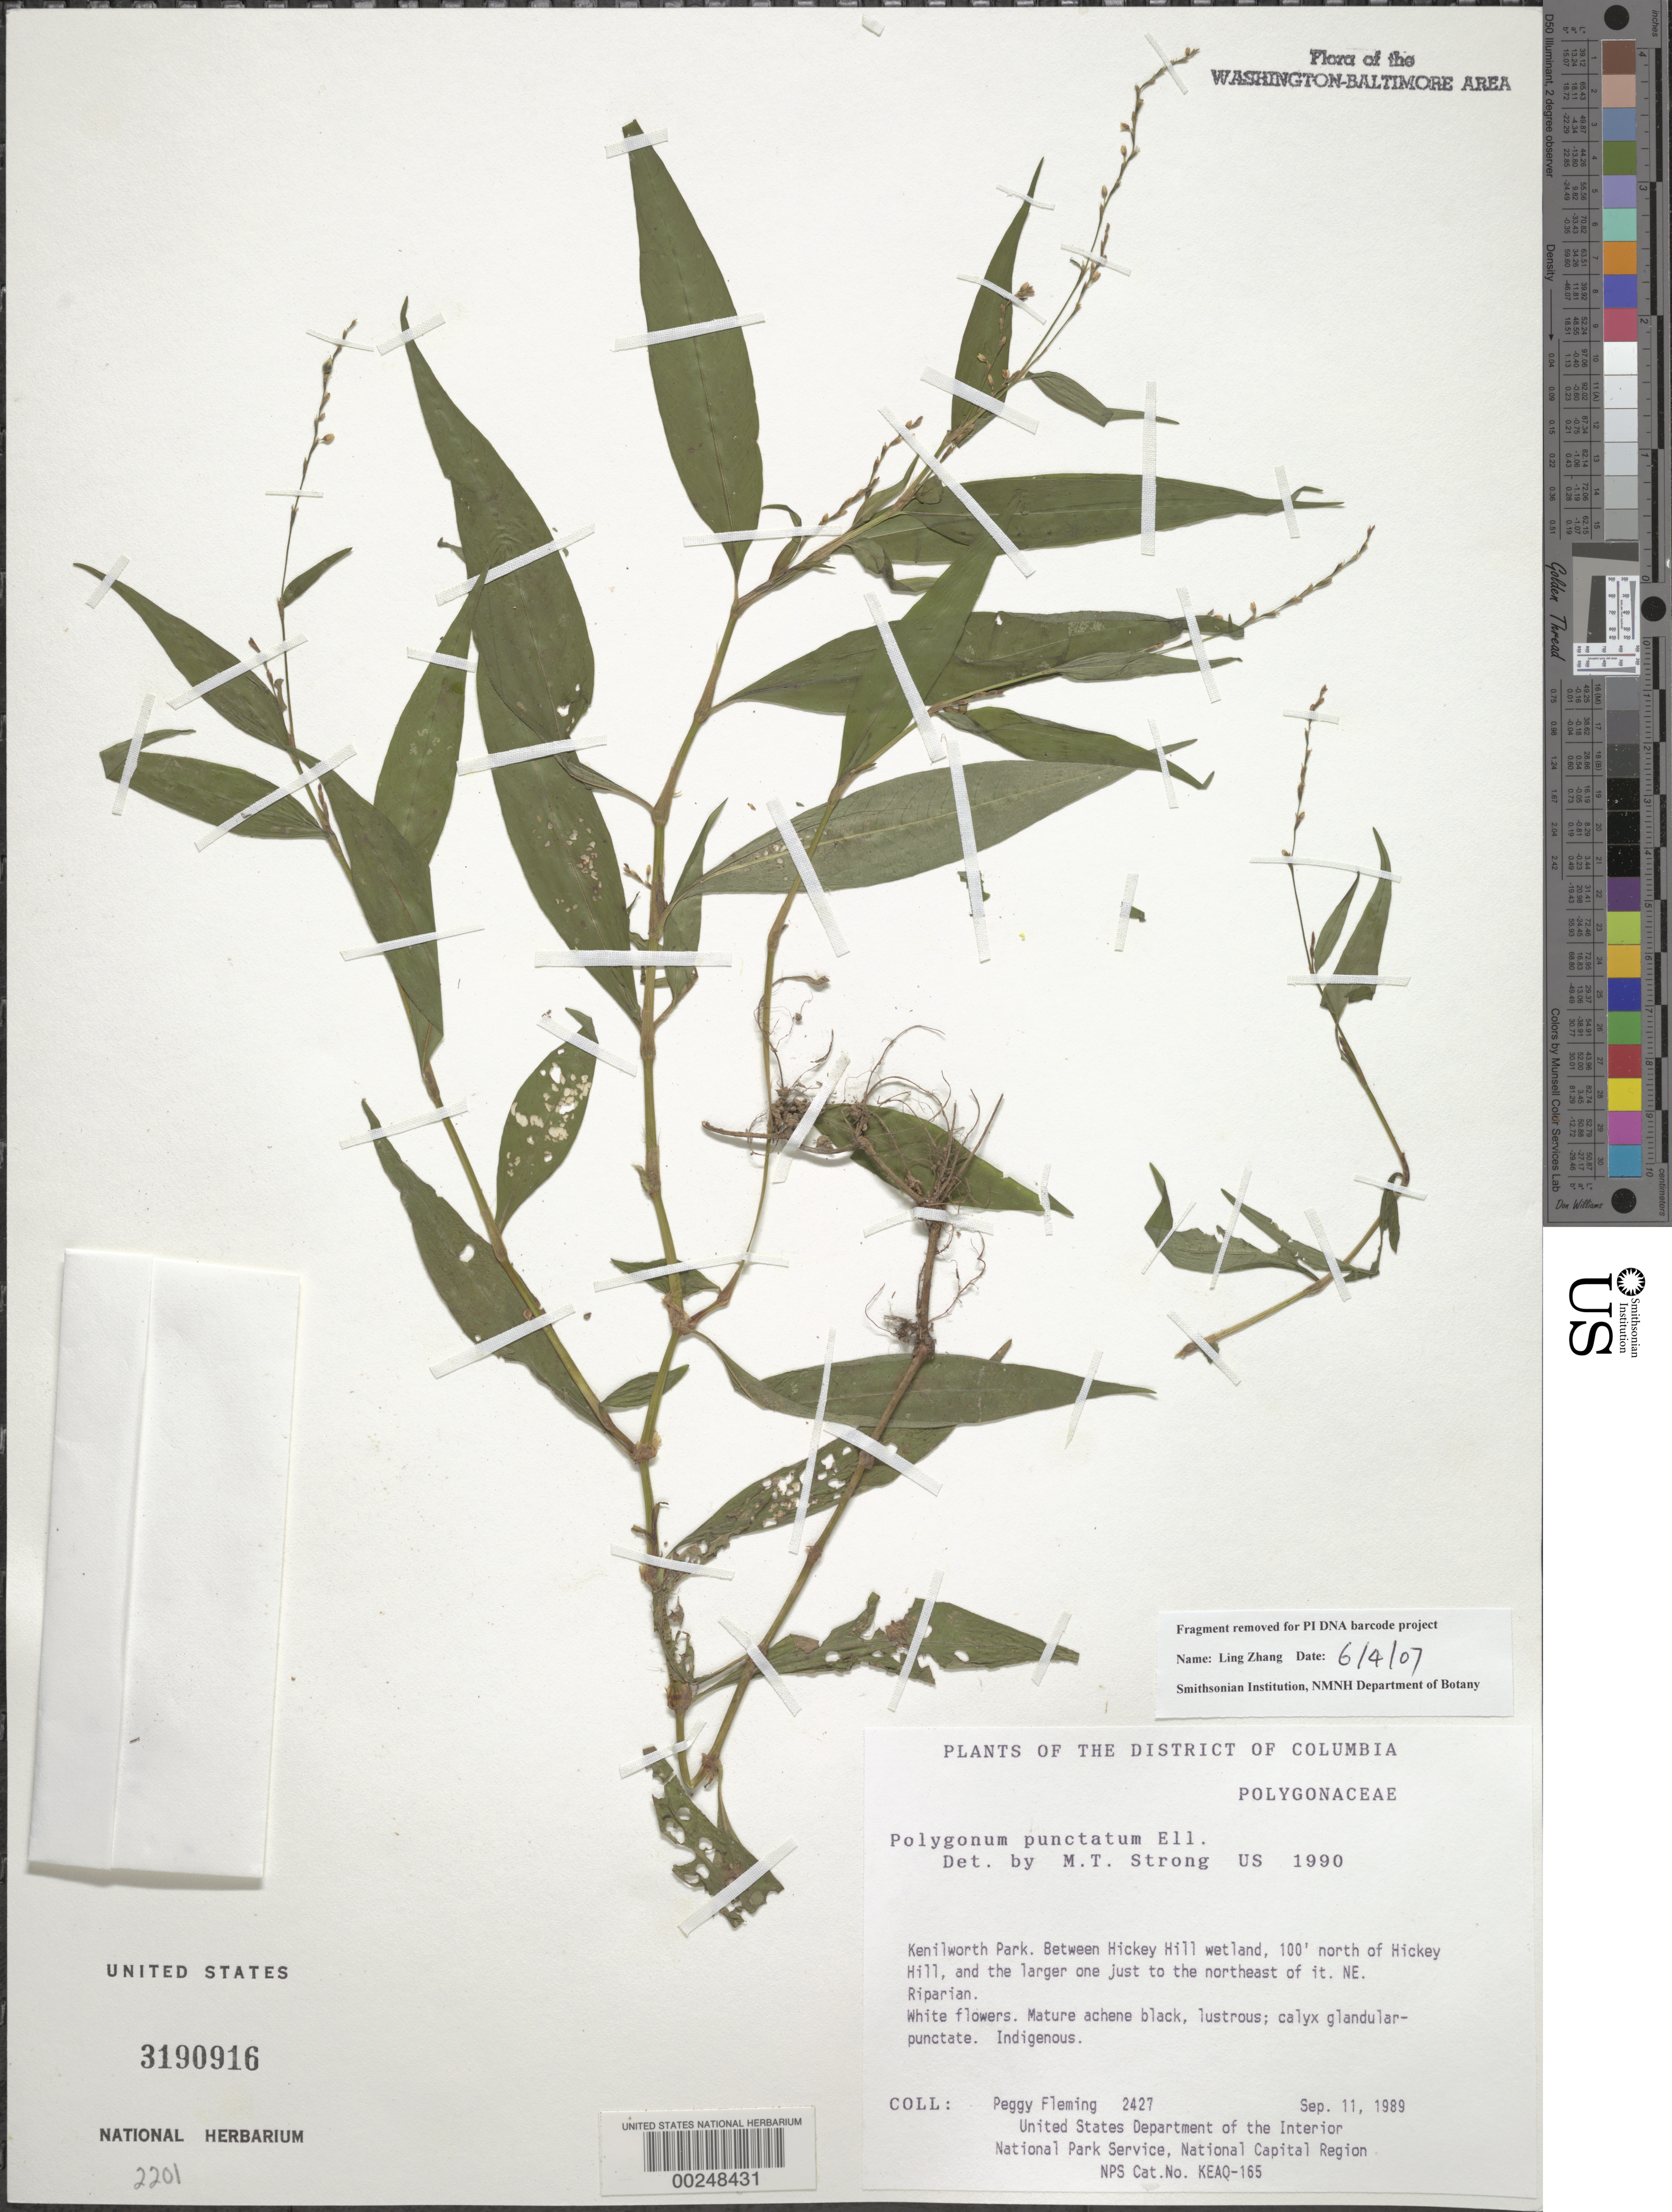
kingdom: Plantae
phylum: Tracheophyta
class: Magnoliopsida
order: Caryophyllales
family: Polygonaceae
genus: Persicaria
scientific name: Persicaria punctata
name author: (Elliott) Small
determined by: Atha, D. E.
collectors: P. Fleming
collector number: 2427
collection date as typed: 11 Sep 1989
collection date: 1989-09-11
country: United States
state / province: District of Columbia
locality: Kenilworth Park, between Hickey Hill Wetland, N of Hillcky Hill and NE of Hill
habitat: Wetland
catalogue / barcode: US 3190916